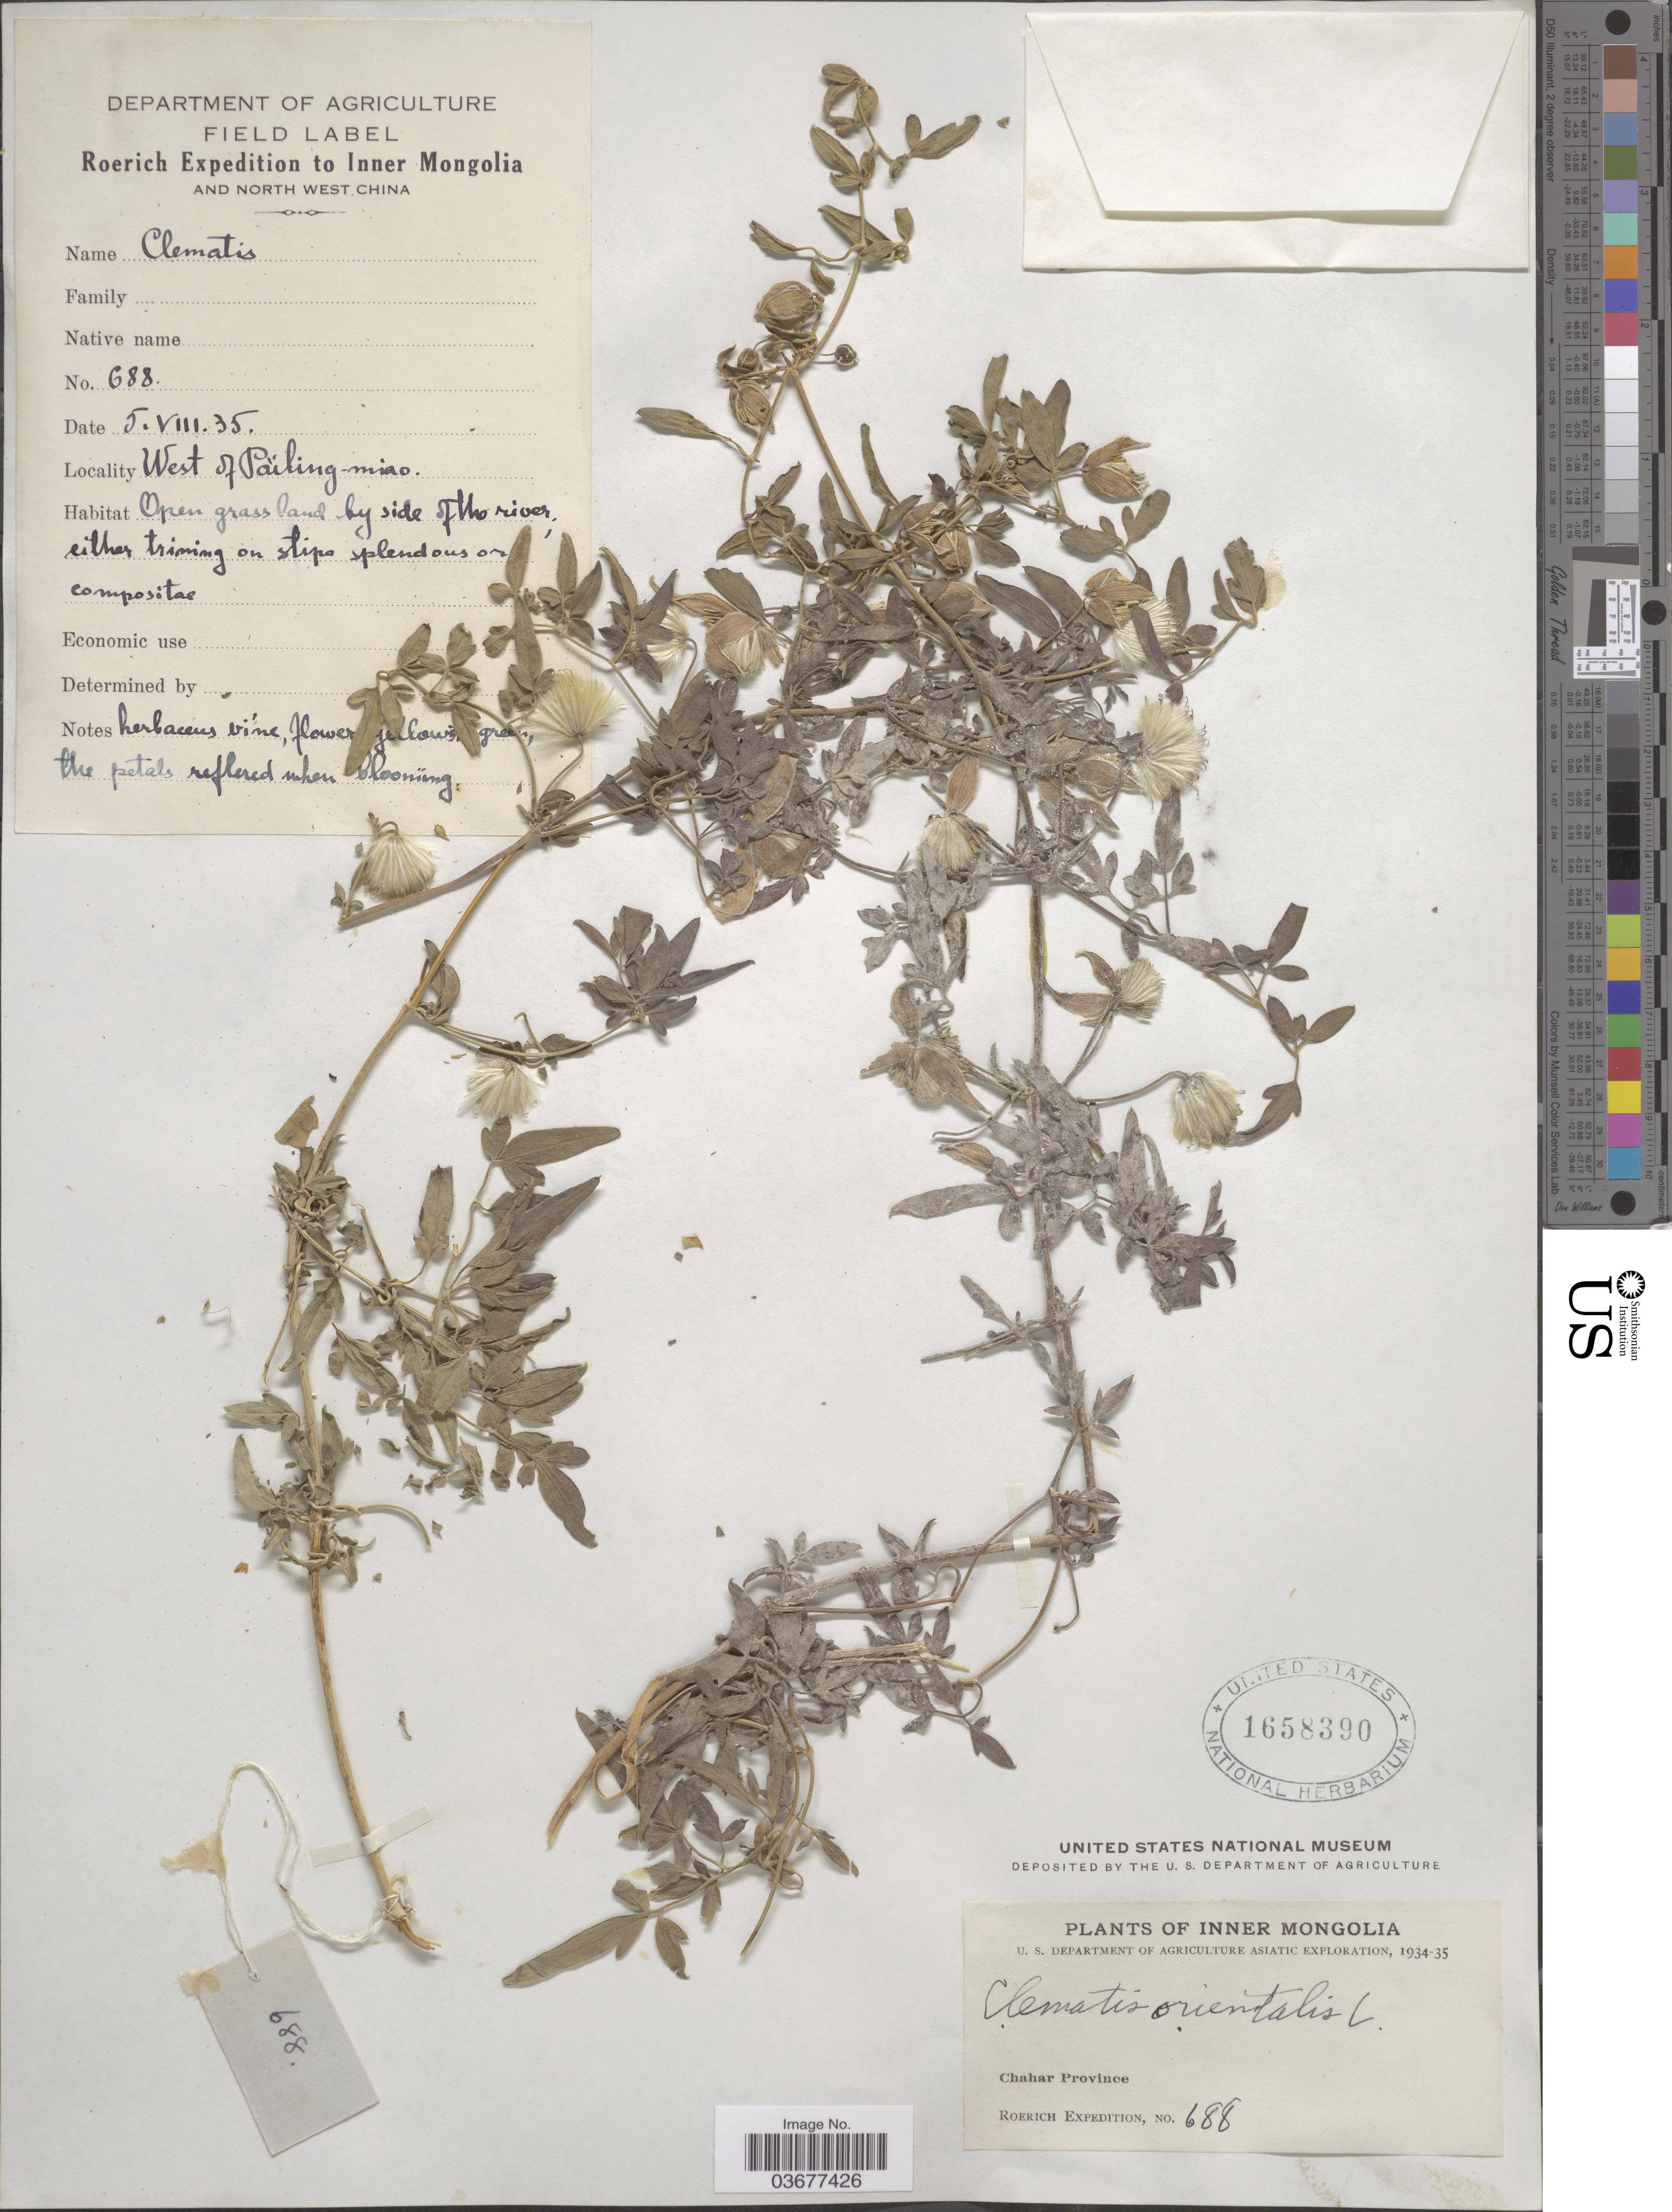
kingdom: Plantae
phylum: Tracheophyta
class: Magnoliopsida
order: Ranunculales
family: Ranunculaceae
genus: Clematis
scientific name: Clematis orientalis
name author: L.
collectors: Roerich Expedition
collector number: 688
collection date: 1935-08-05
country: China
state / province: Nei Monggol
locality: Inner Mongolia and North West China. Chahar Province. West of Païling-miao. By the side of the Wo River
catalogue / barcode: US 1658390